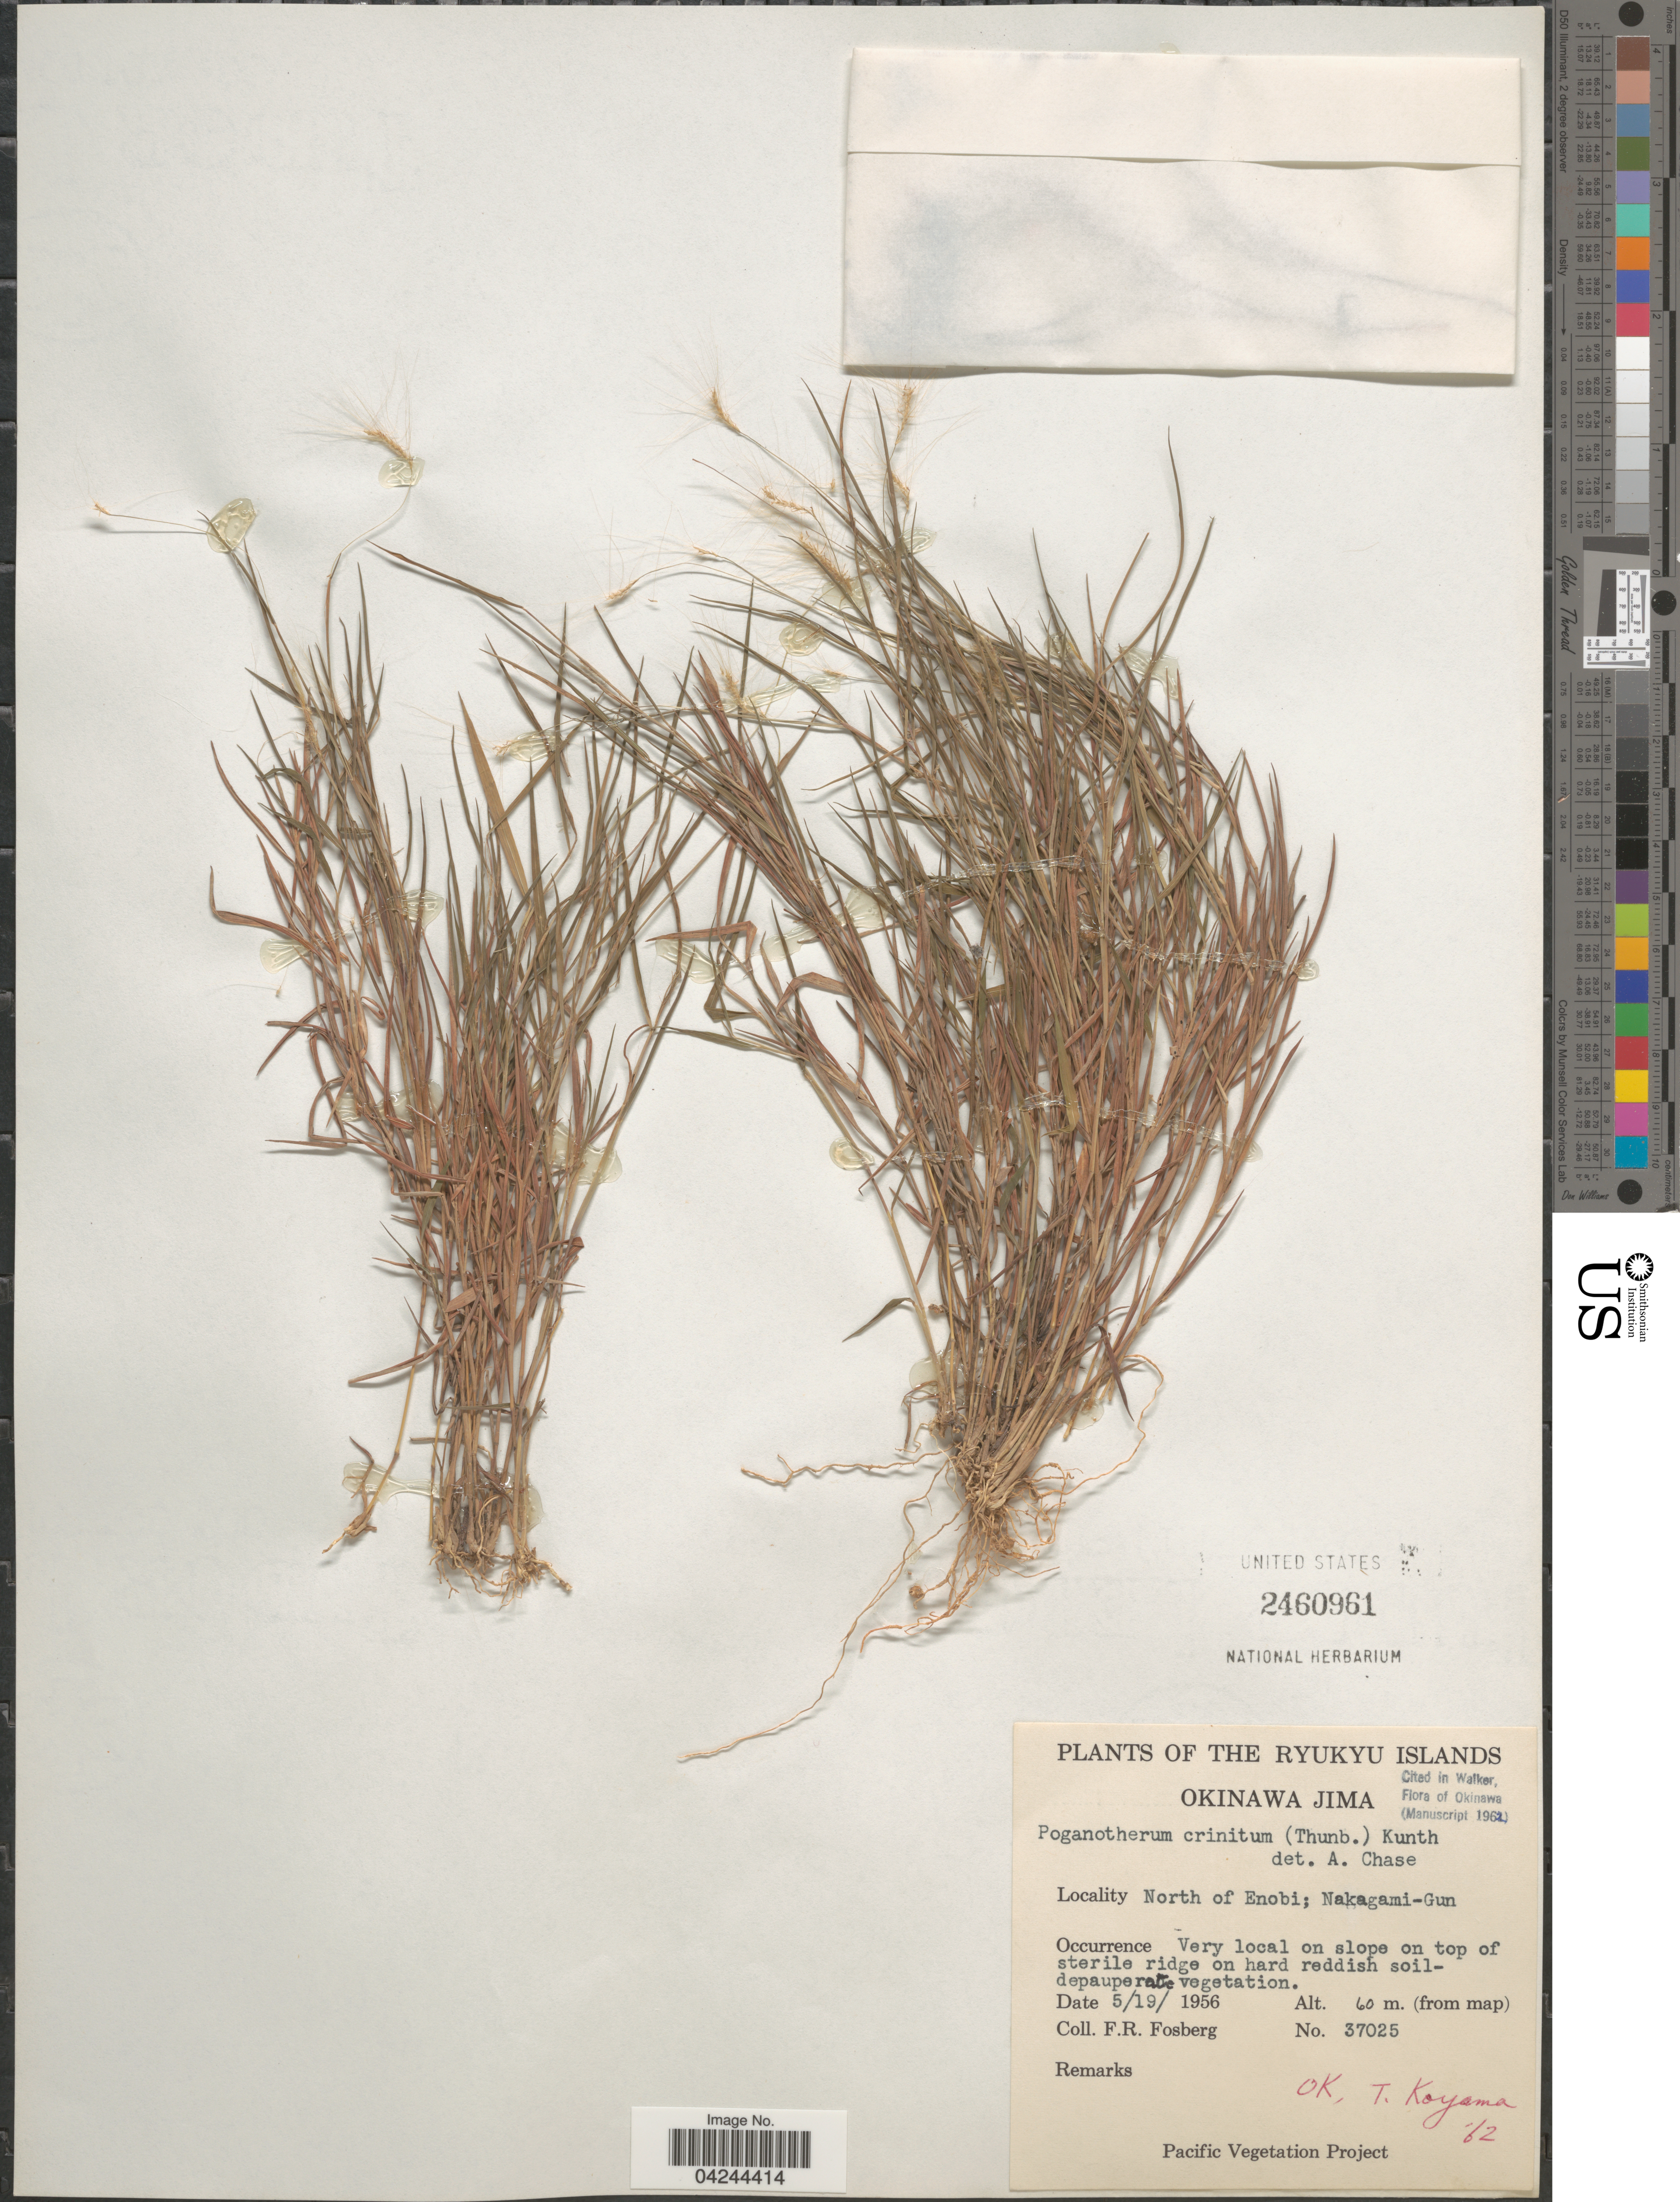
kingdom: Plantae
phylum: Tracheophyta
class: Liliopsida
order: Poales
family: Poaceae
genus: Pogonatherum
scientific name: Pogonatherum crinitum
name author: (Thunb.) Kunth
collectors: F. R. Fosberg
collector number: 37025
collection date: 1956-05-19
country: Japan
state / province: Okinawa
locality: The Ryukyu Islands. Okinawa Jima. North of Enobi; Nakagami-Gun.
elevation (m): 60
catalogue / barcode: US 2460961